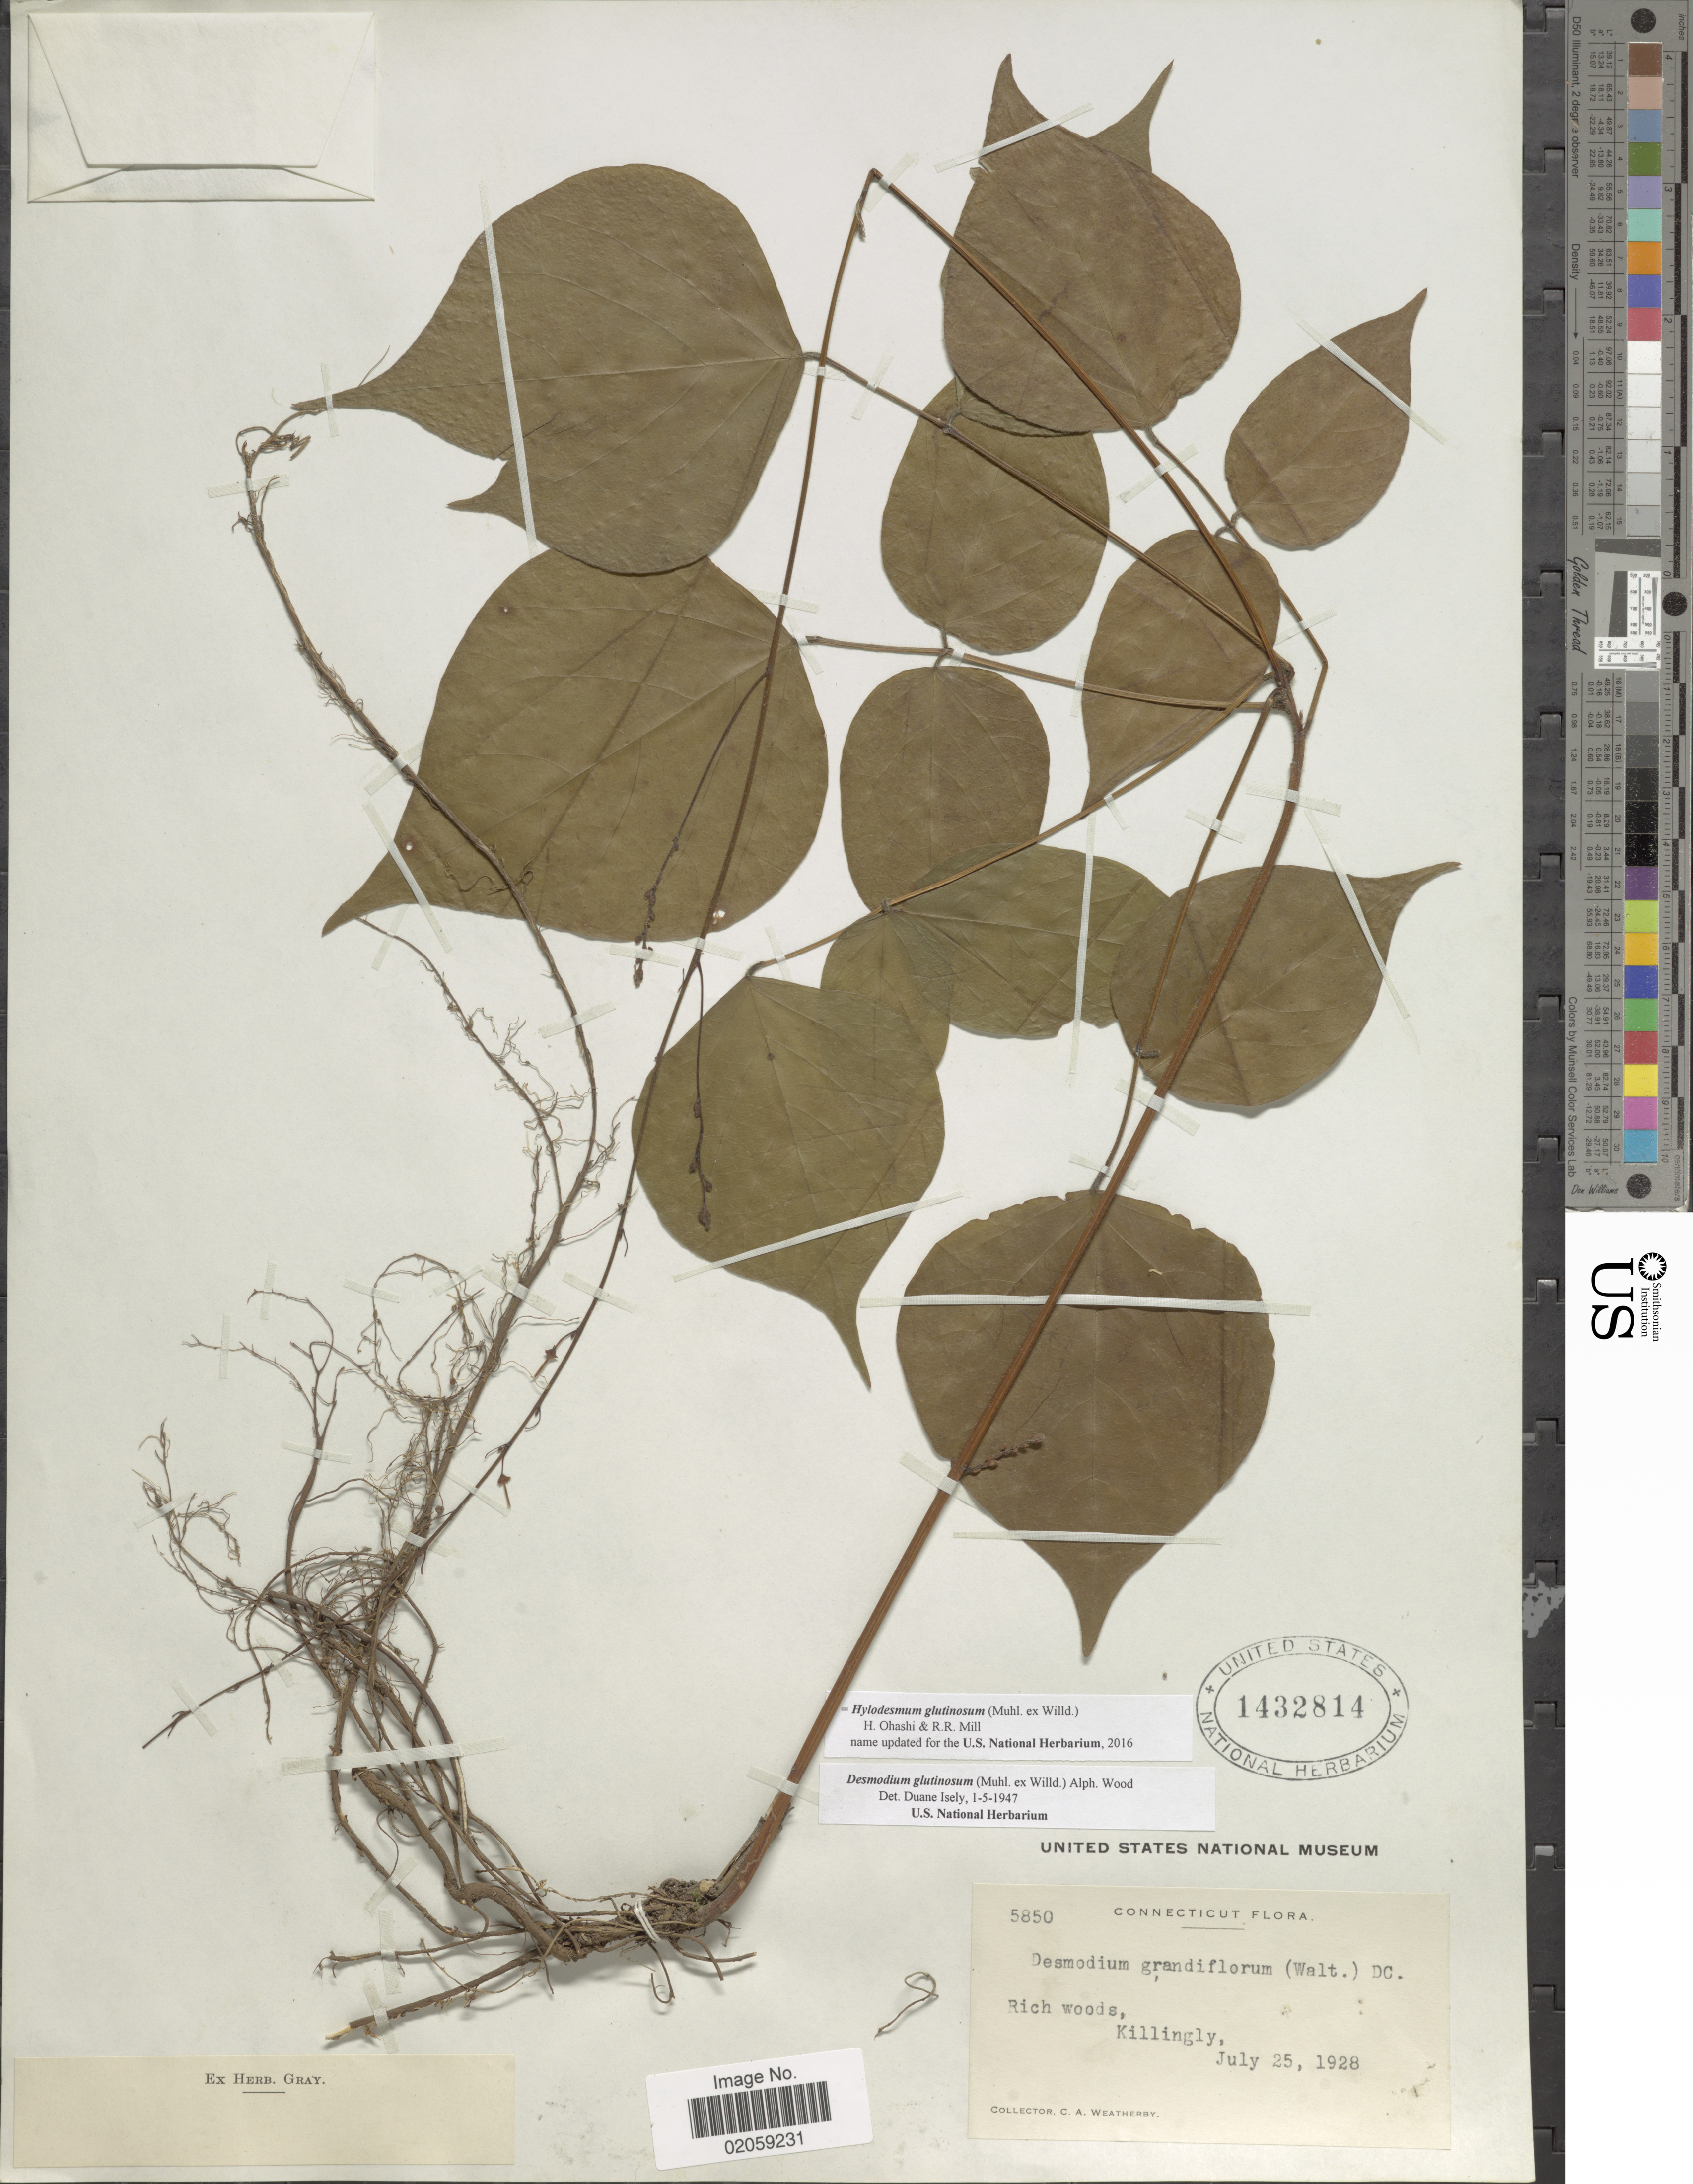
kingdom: Plantae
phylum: Tracheophyta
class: Magnoliopsida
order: Fabales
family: Fabaceae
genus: Hylodesmum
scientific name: Hylodesmum glutinosum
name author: (Muhl. ex Willd.) H. Ohashi & R.R. Mill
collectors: C. A. Weatherby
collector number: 5850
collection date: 1928-07-25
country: United States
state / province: Connecticut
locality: Killingly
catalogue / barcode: US 1432814